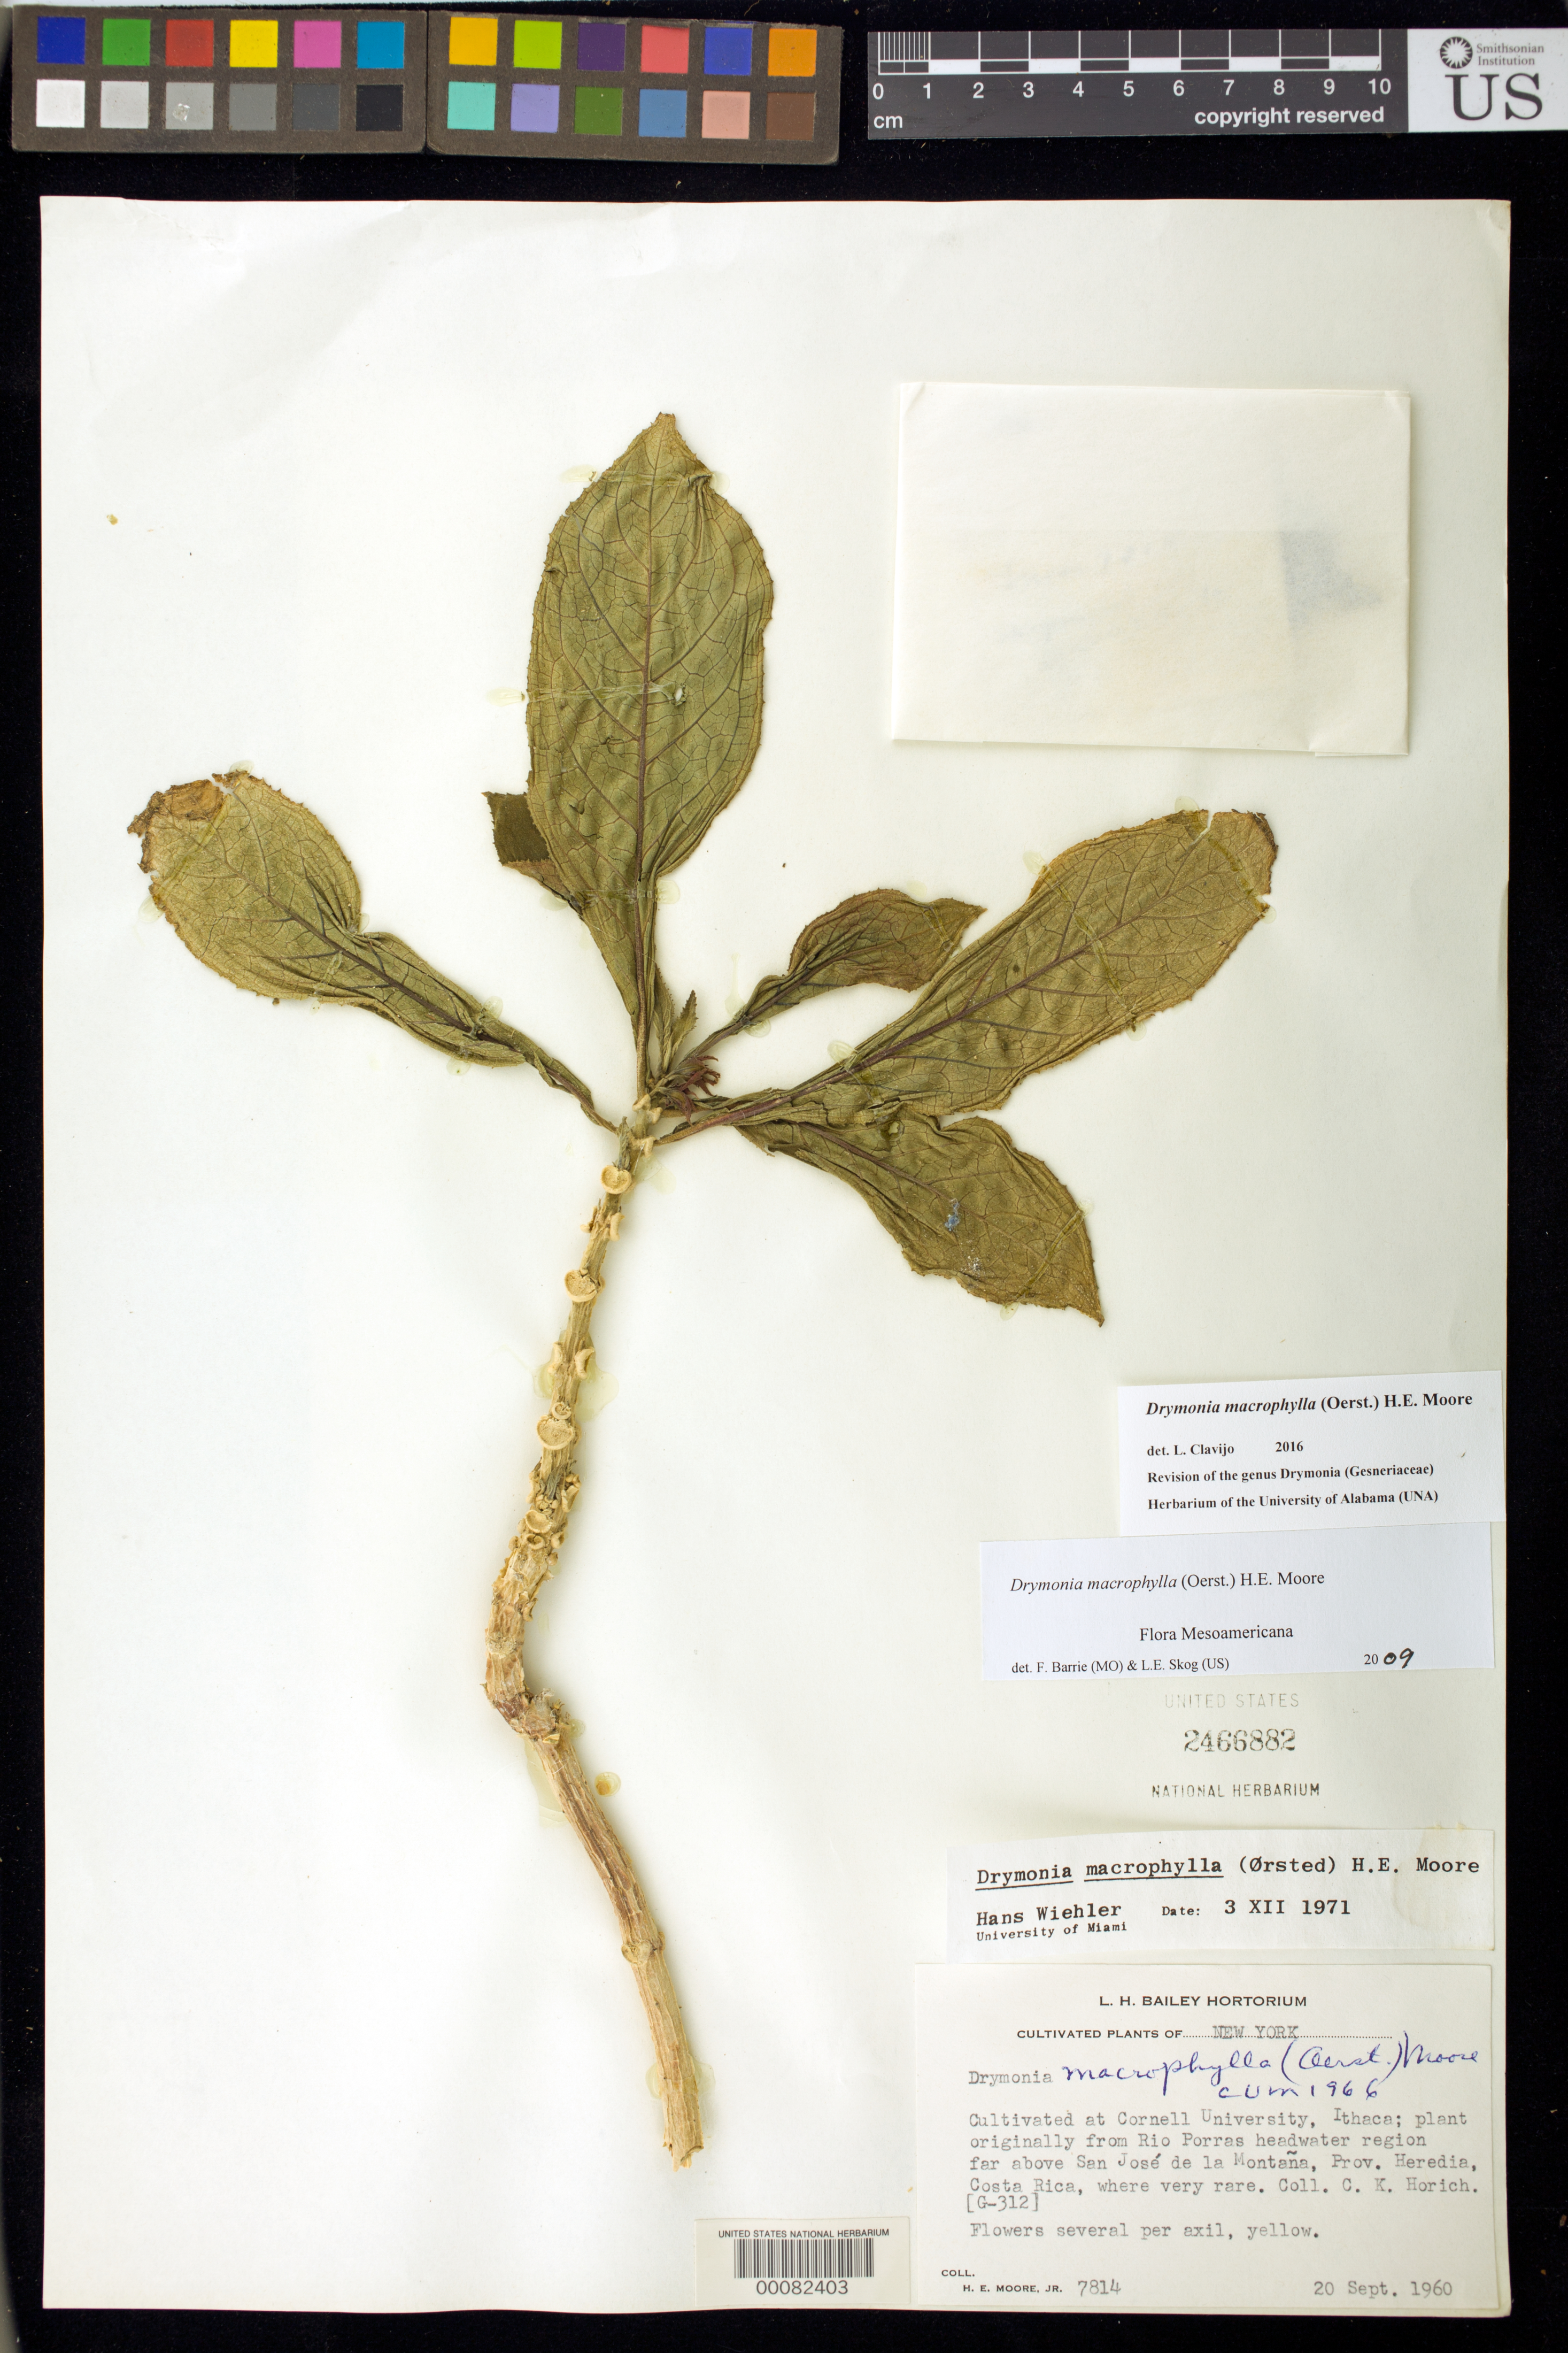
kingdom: Plantae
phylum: Tracheophyta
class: Magnoliopsida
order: Lamiales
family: Gesneriaceae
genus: Drymonia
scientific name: Drymonia macrophylla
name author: (Oerst.) H.E. Moore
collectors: H. E. Moore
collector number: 7814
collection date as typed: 20 Sep 1960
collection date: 1960-09-20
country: Costa Rica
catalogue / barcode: US 2466882